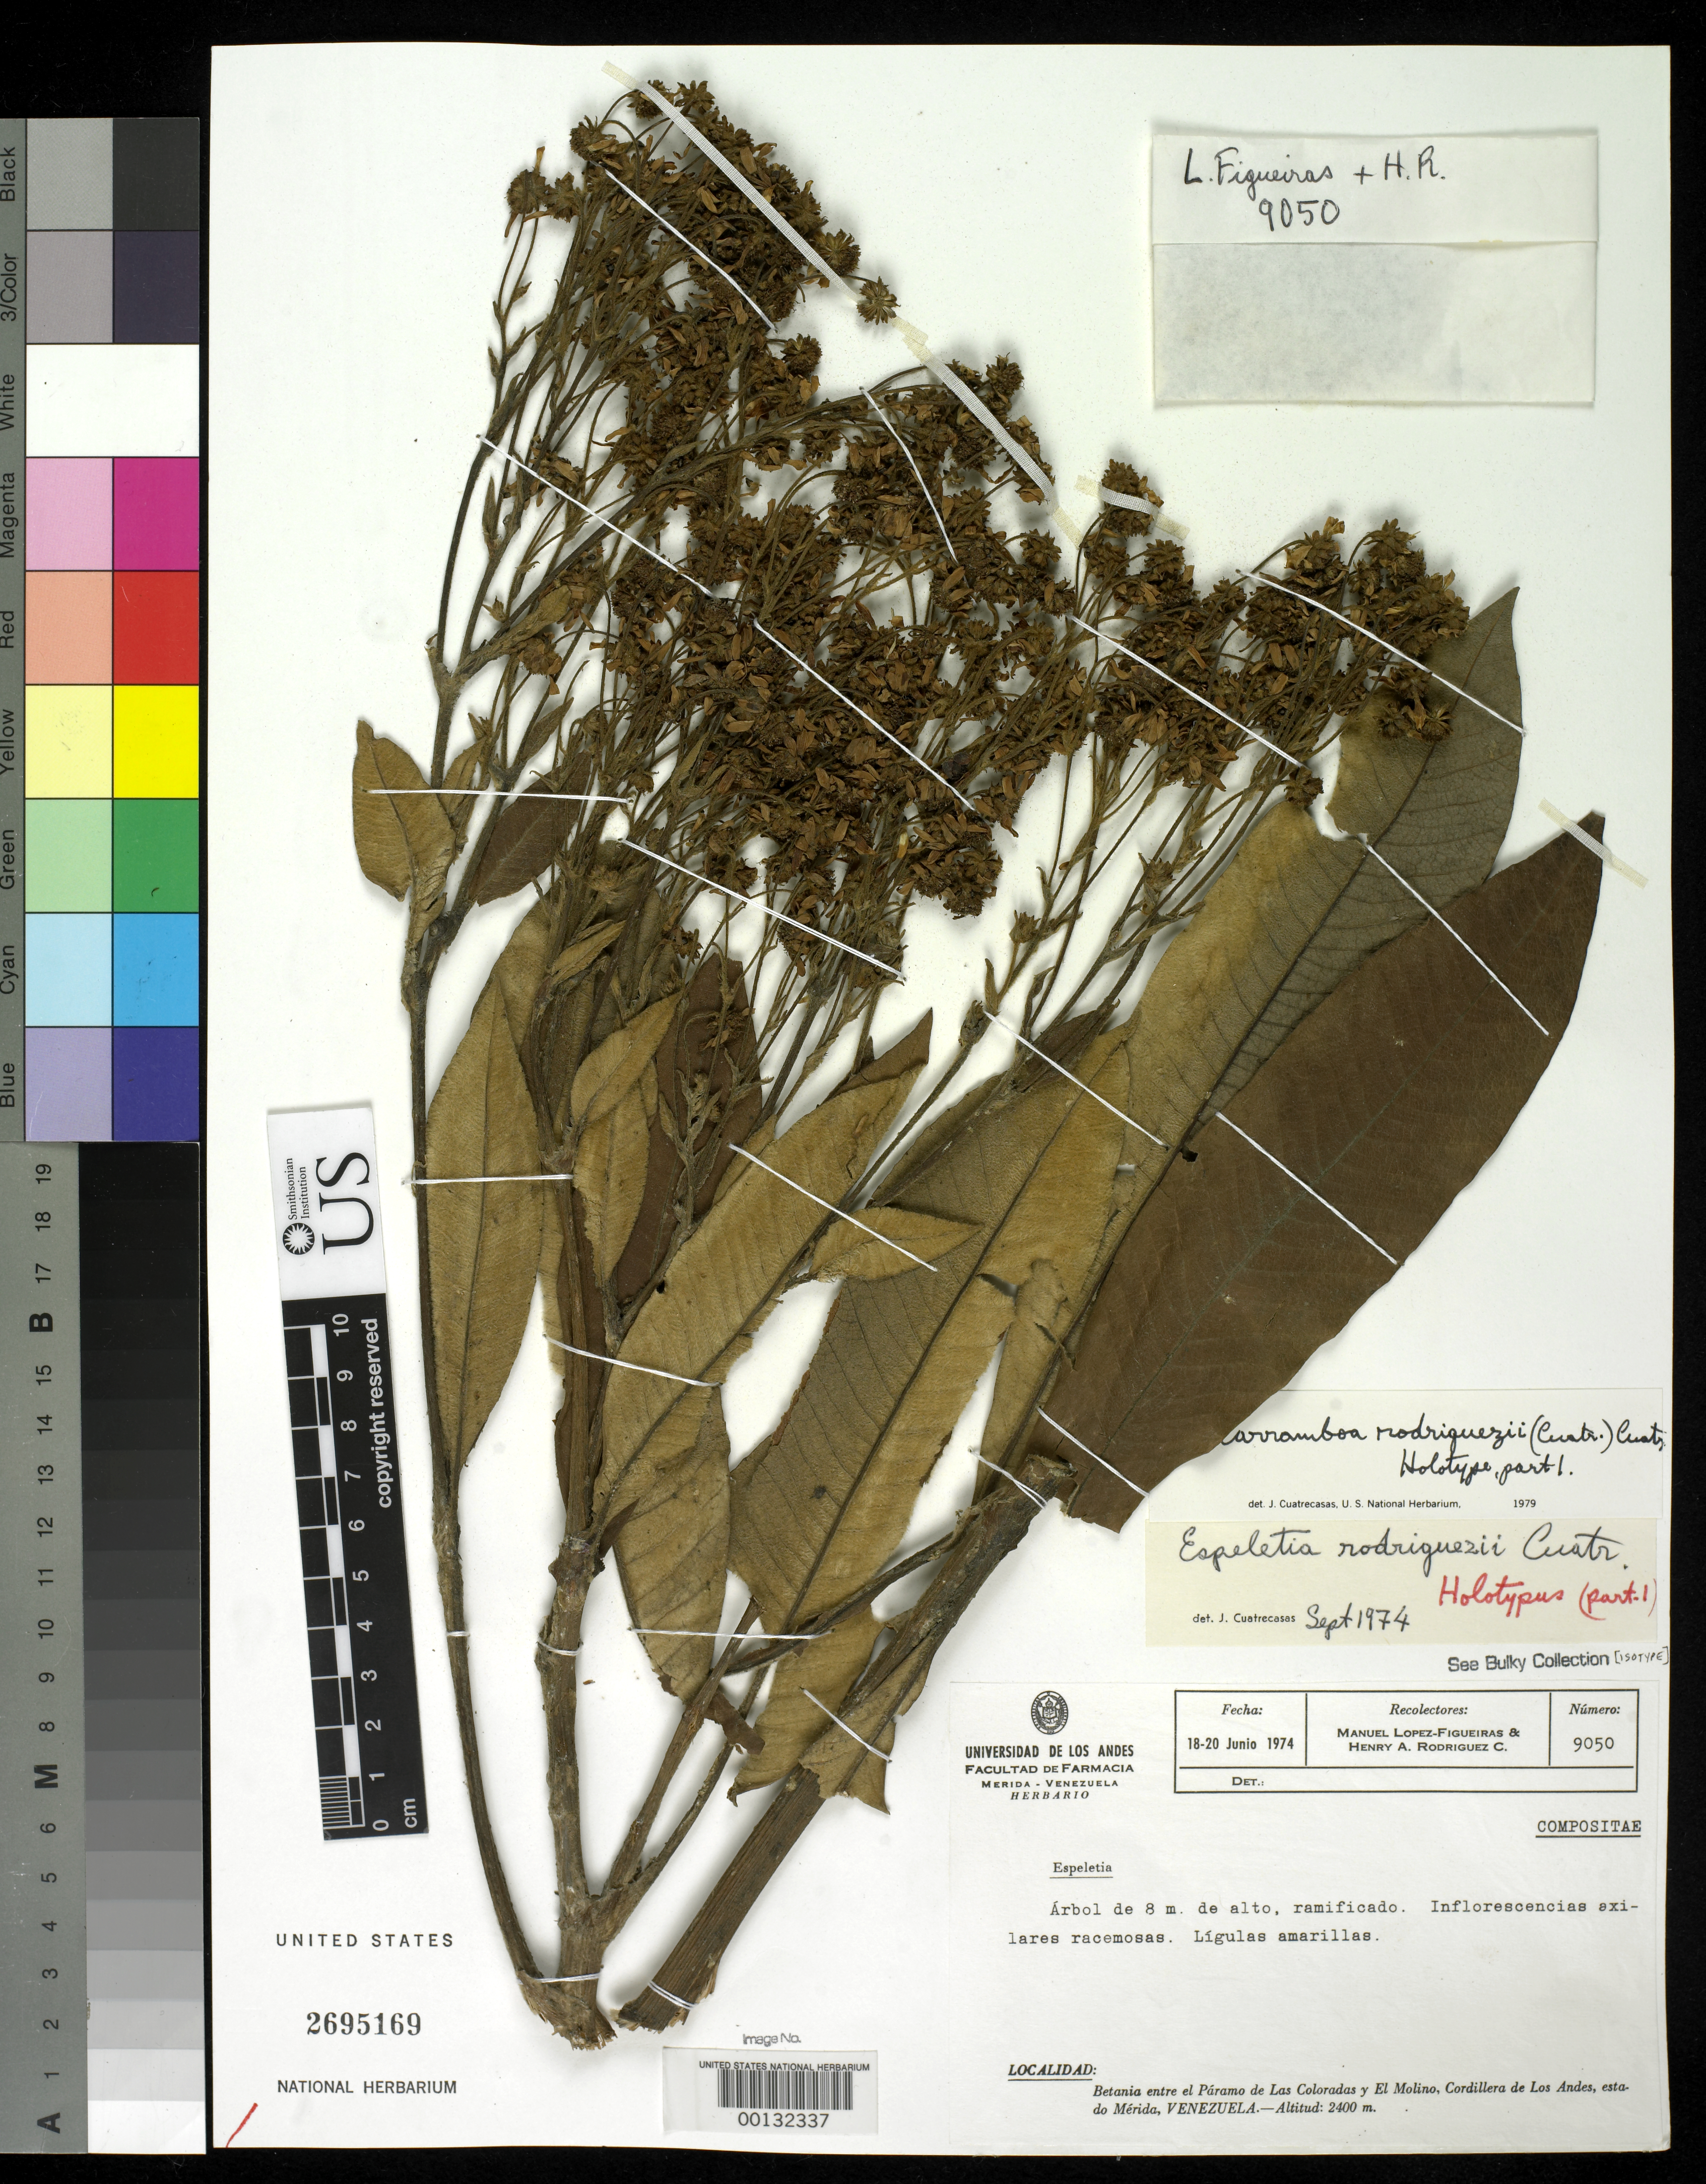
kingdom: Plantae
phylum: Tracheophyta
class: Magnoliopsida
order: Asterales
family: Asteraceae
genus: Espeletia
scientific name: Espeletia rodriguezii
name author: Cuatrec.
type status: Holotype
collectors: M. López Figueiras & H. A. Rodriguez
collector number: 9050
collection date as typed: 18 Jun 1974 to 20 Jun 1974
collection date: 1974-06-18/1974-06-20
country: Venezuela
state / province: Mérida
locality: Betania between Páramo de Las Coloradas and El Molino, Cordillera de Los Andes.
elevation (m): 2400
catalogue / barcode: US 2695169